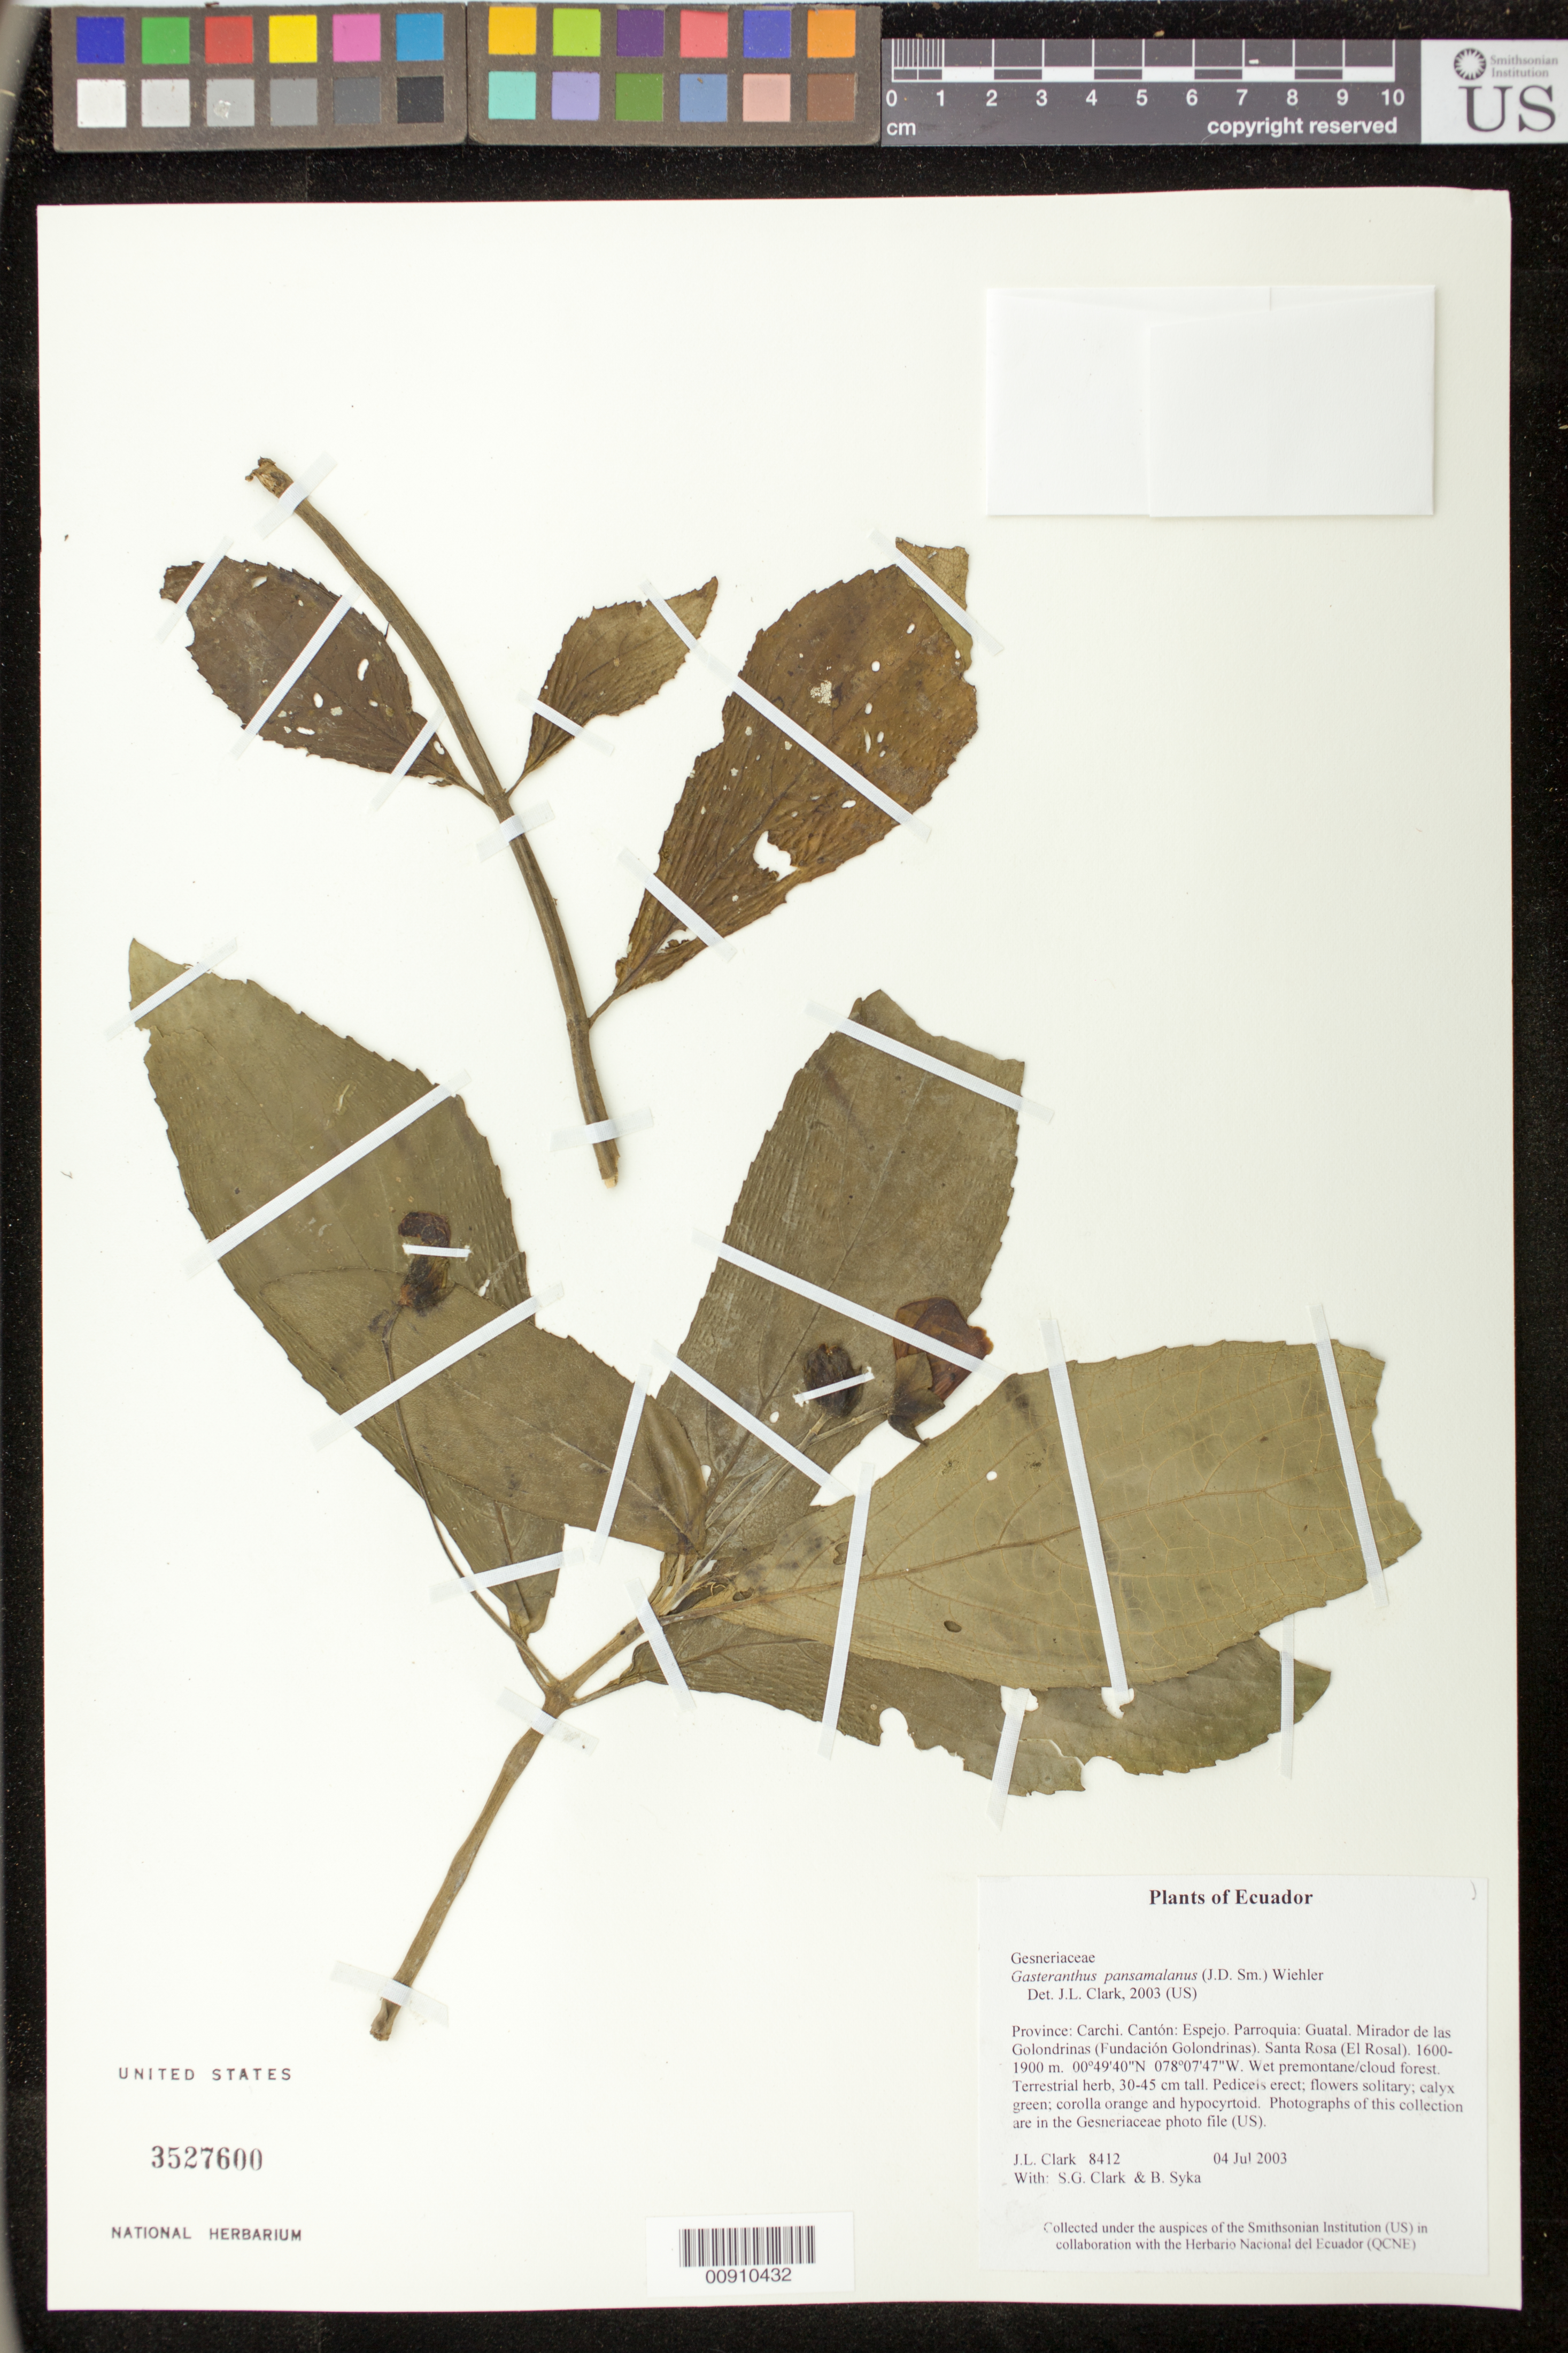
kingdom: Plantae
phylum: Tracheophyta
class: Magnoliopsida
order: Lamiales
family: Gesneriaceae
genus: Gasteranthus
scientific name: Gasteranthus pansamalanus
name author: (Donn. Sm.) Wiehler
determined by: Clark, J. L., (SEL), The Marie Selby Botanical Garden (UNITED STATES)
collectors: J. L. Clark, S. G. Clark & B. Syka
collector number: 8412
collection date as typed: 04 Jul 2003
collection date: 2003-07-04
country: Ecuador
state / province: Carchi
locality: Espejo. Parroquia: Guatal. Mirador de las Golondrinas (Fundación Golondrinas). Santa Rosa (El Rosal).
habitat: Wet premontane/cloud forest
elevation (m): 1600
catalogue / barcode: US 3527600